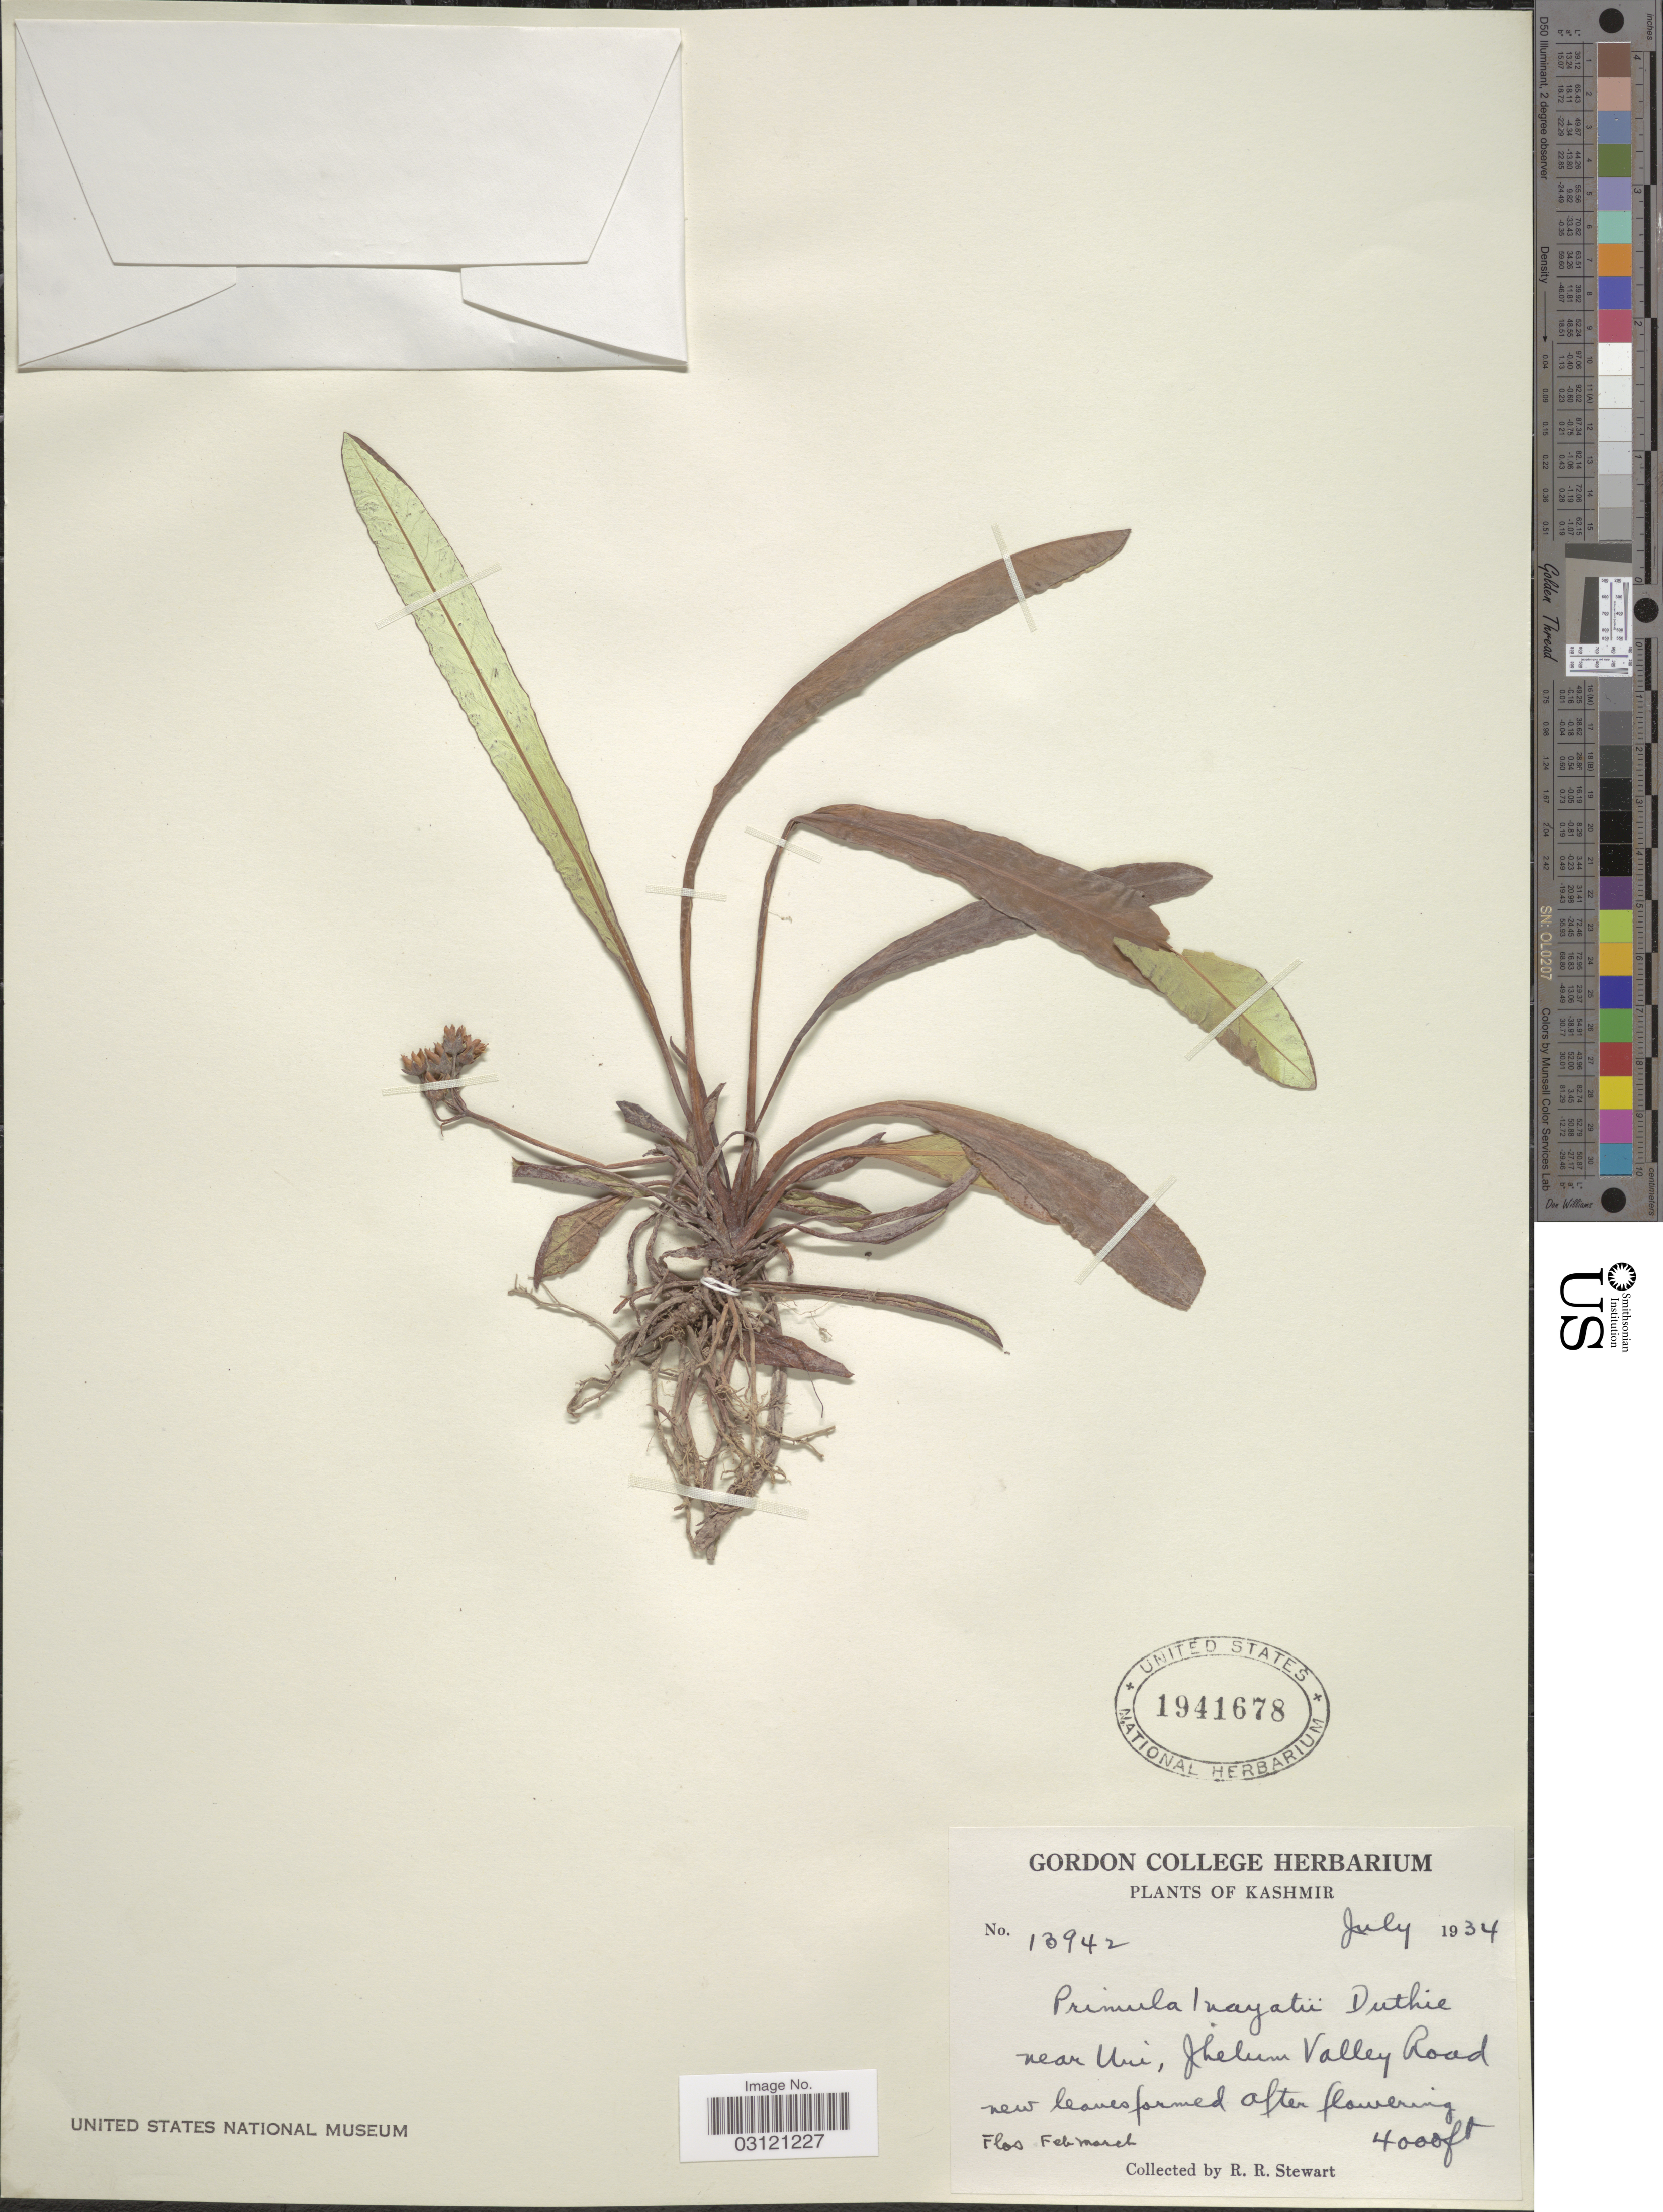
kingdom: Plantae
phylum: Tracheophyta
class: Magnoliopsida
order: Ericales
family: Primulaceae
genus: Primula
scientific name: Primula inayatii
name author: Duthie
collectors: R. Stewart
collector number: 13942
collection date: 1934-07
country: India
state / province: Jammu and Kashmir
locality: Kashmir, near Uri, Jhelum Valley Road.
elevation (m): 1219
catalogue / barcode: US 1941678